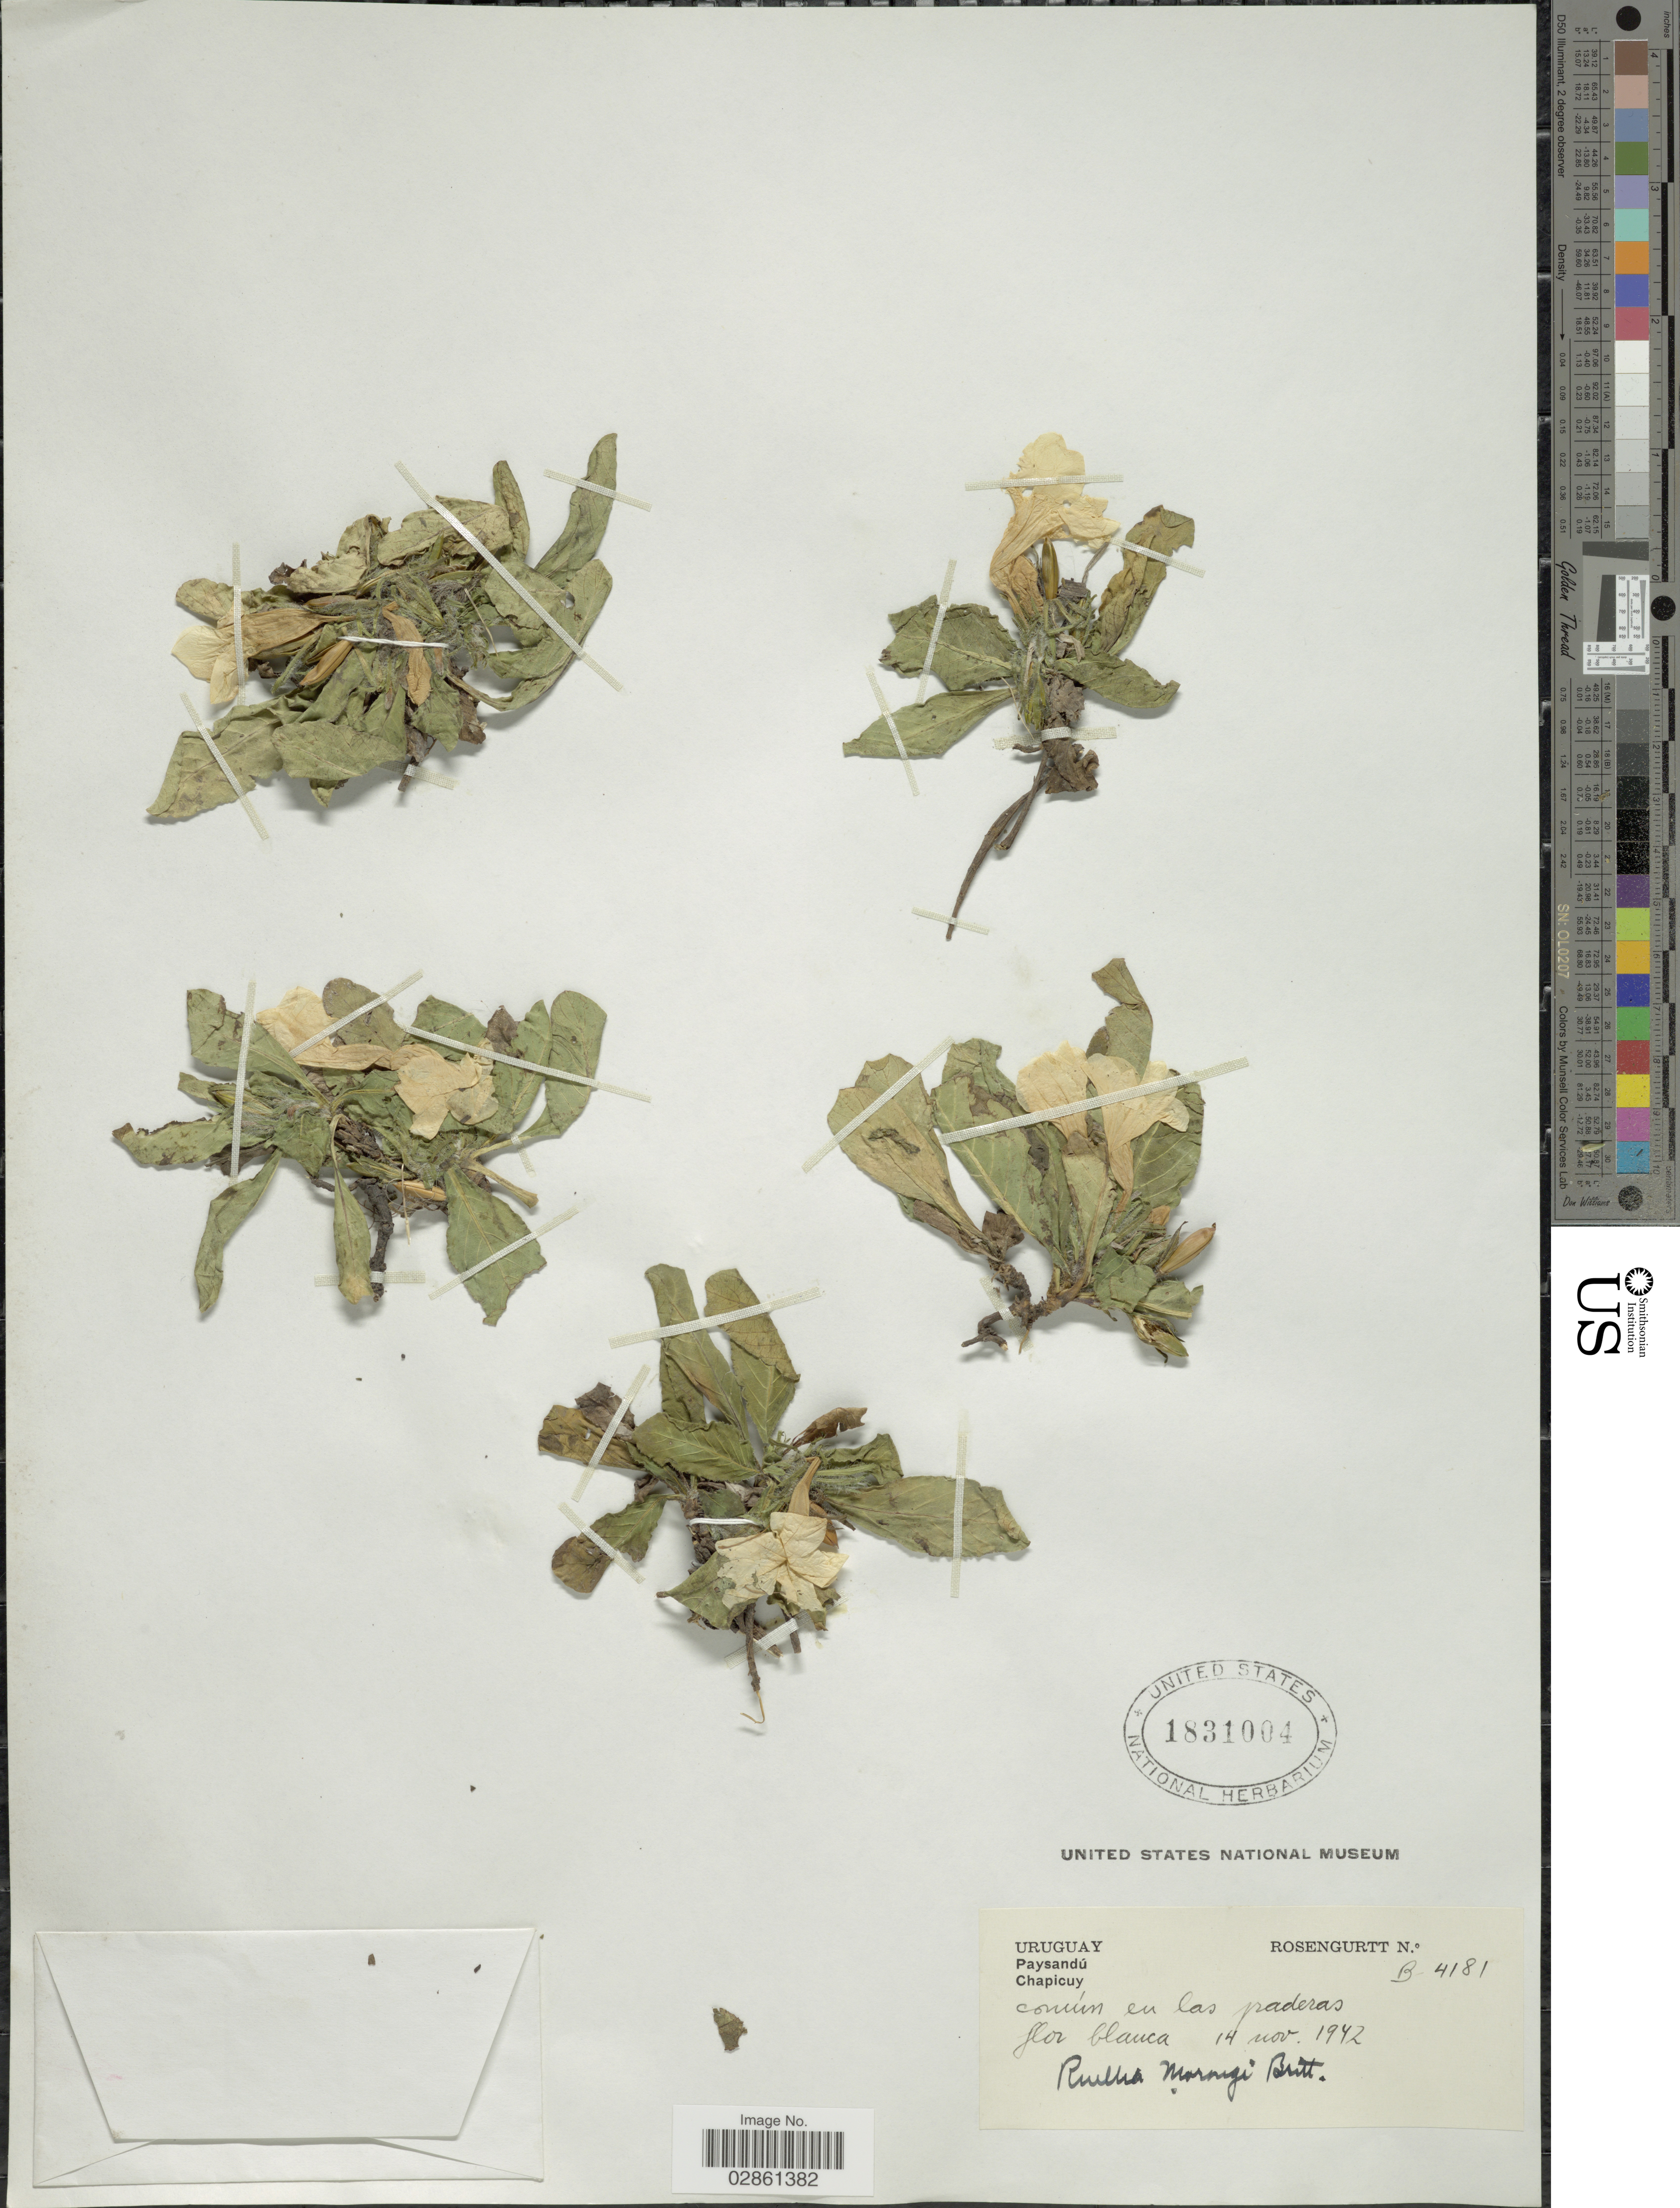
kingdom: Plantae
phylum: Tracheophyta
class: Magnoliopsida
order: Lamiales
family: Acanthaceae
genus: Ruellia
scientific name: Ruellia morongii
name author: Britton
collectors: Rosengurtt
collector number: B-4181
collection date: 1942-11-14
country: Uruguay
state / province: Paysandu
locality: Paysandú. Chapicuy.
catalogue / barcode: US 1831004